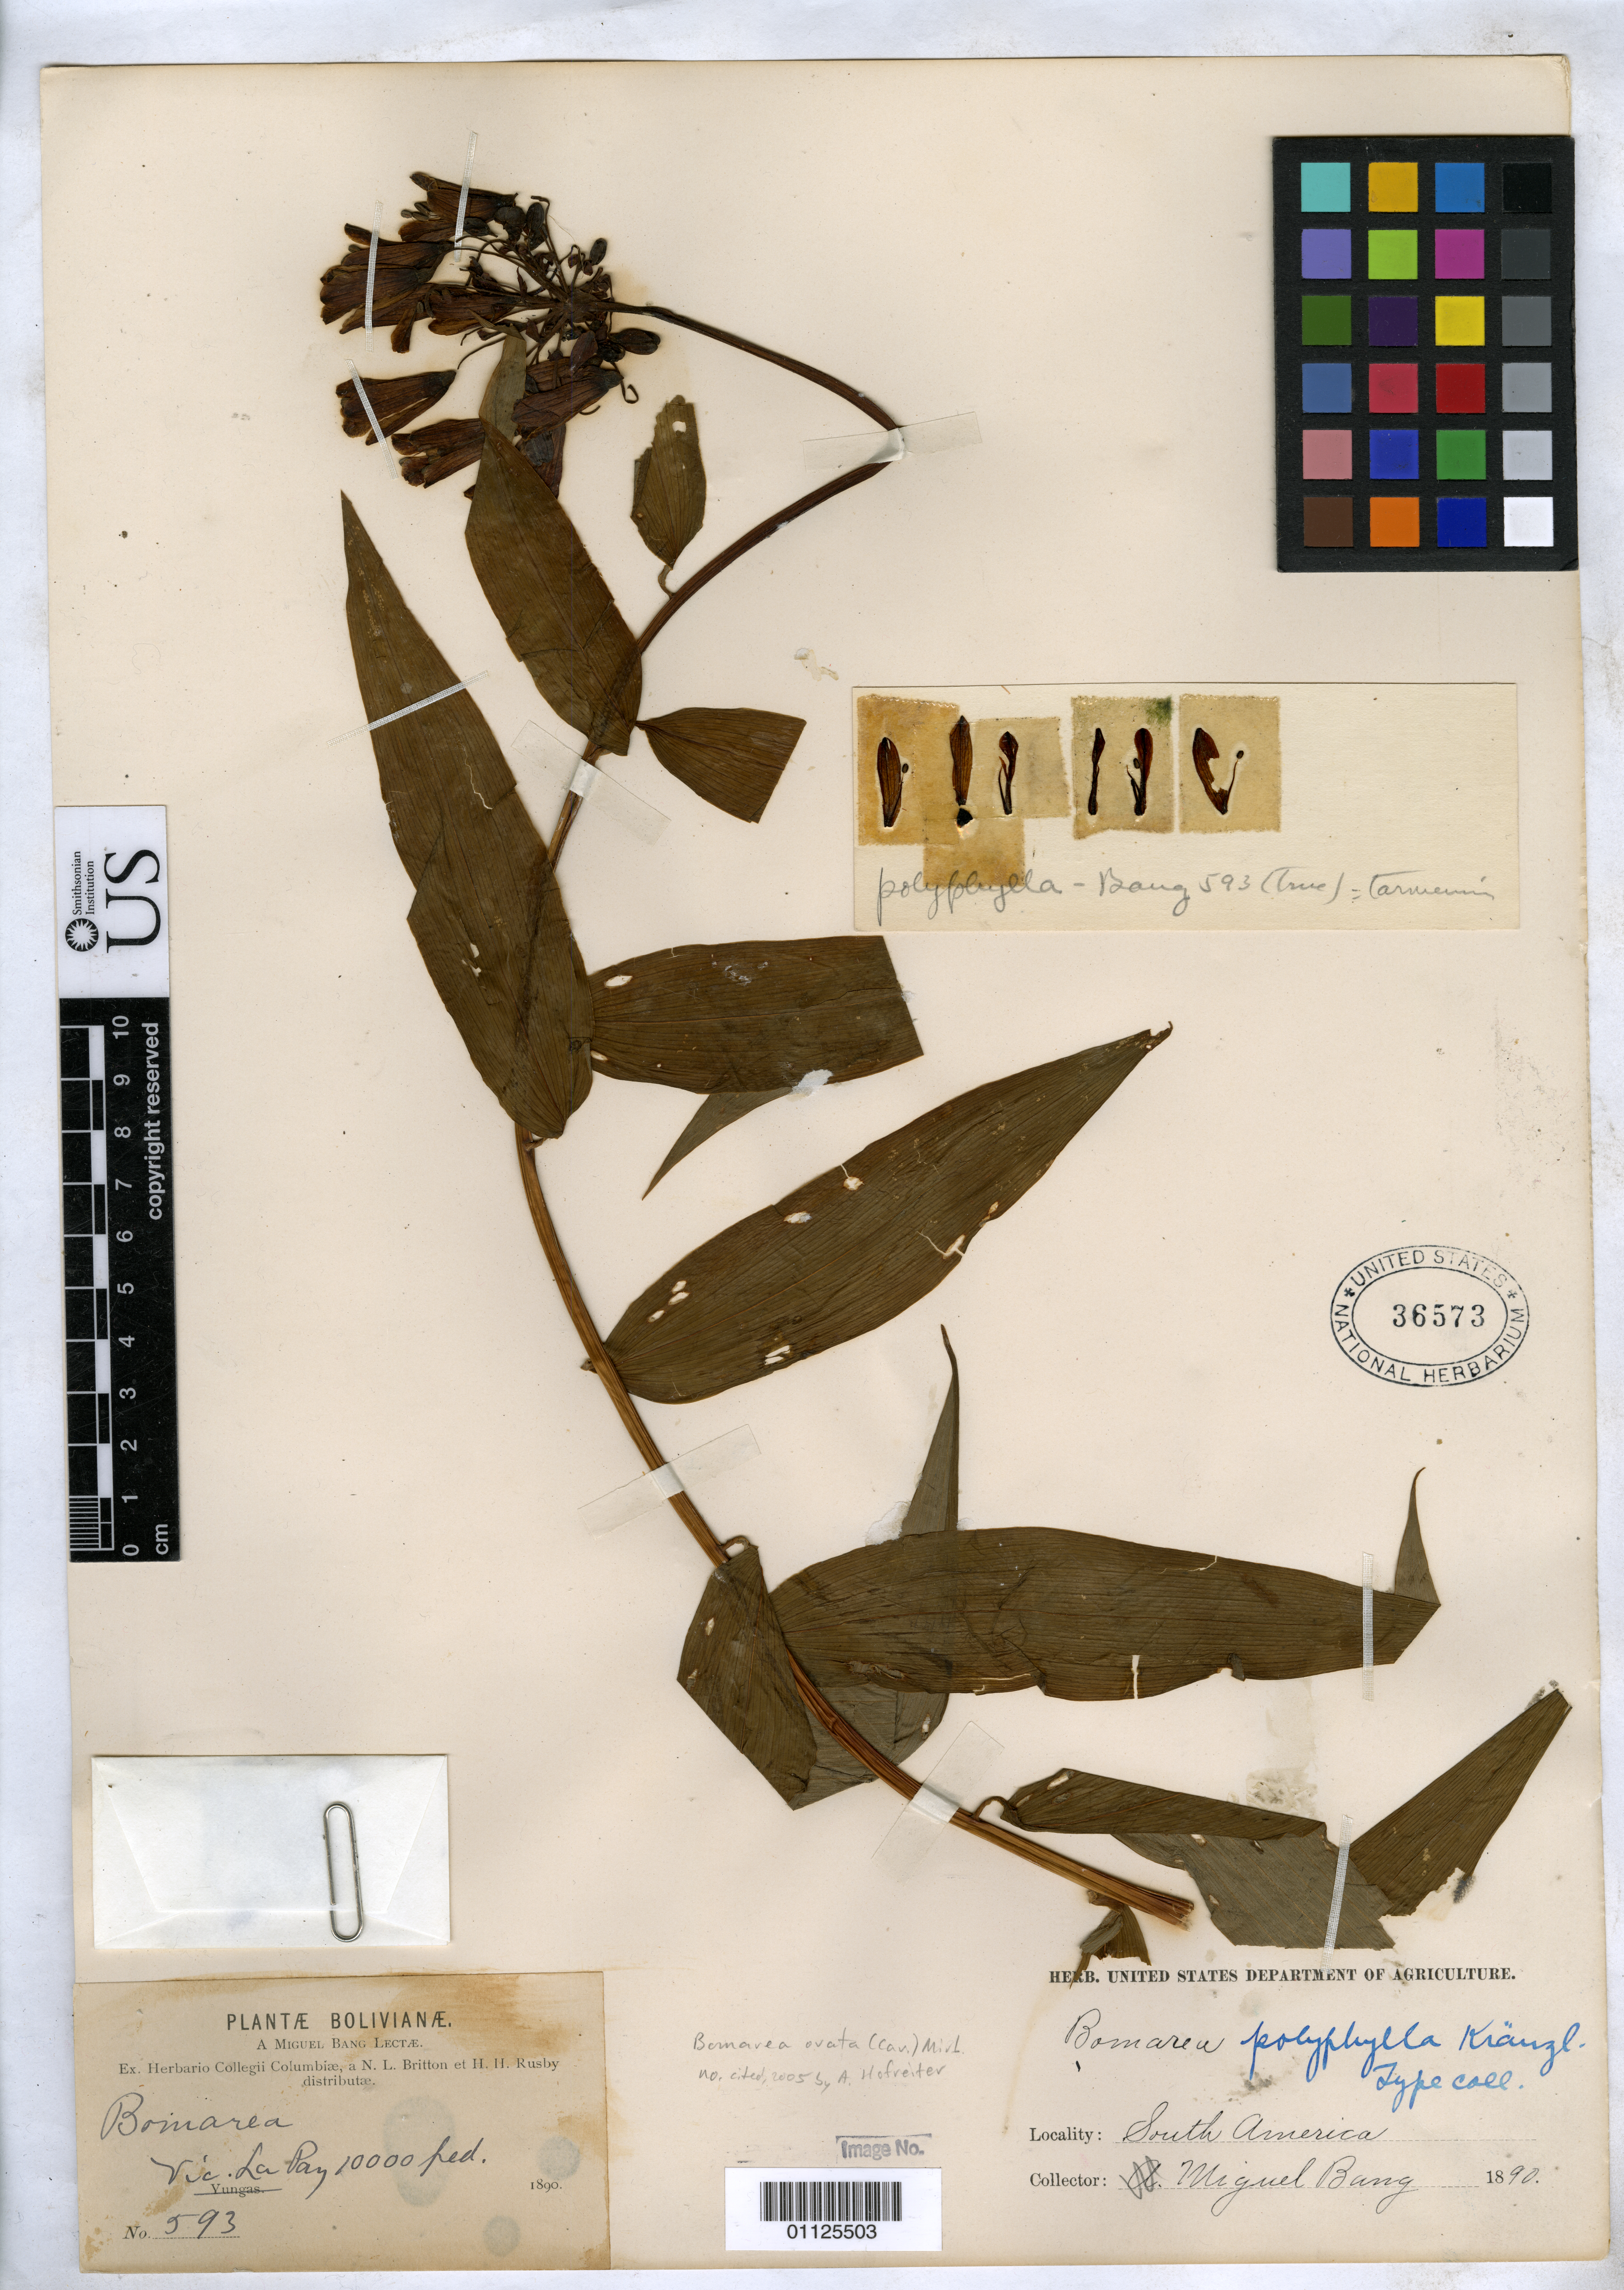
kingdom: Plantae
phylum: Tracheophyta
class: Liliopsida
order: Liliales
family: Alstroemeriaceae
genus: Bomarea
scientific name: Bomarea polyphylla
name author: Kraenzl.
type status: Isotype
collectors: M. Bang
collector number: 593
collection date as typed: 1890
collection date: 1890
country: Bolivia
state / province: La Paz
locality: Vicinity of La Paz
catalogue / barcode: US 36573